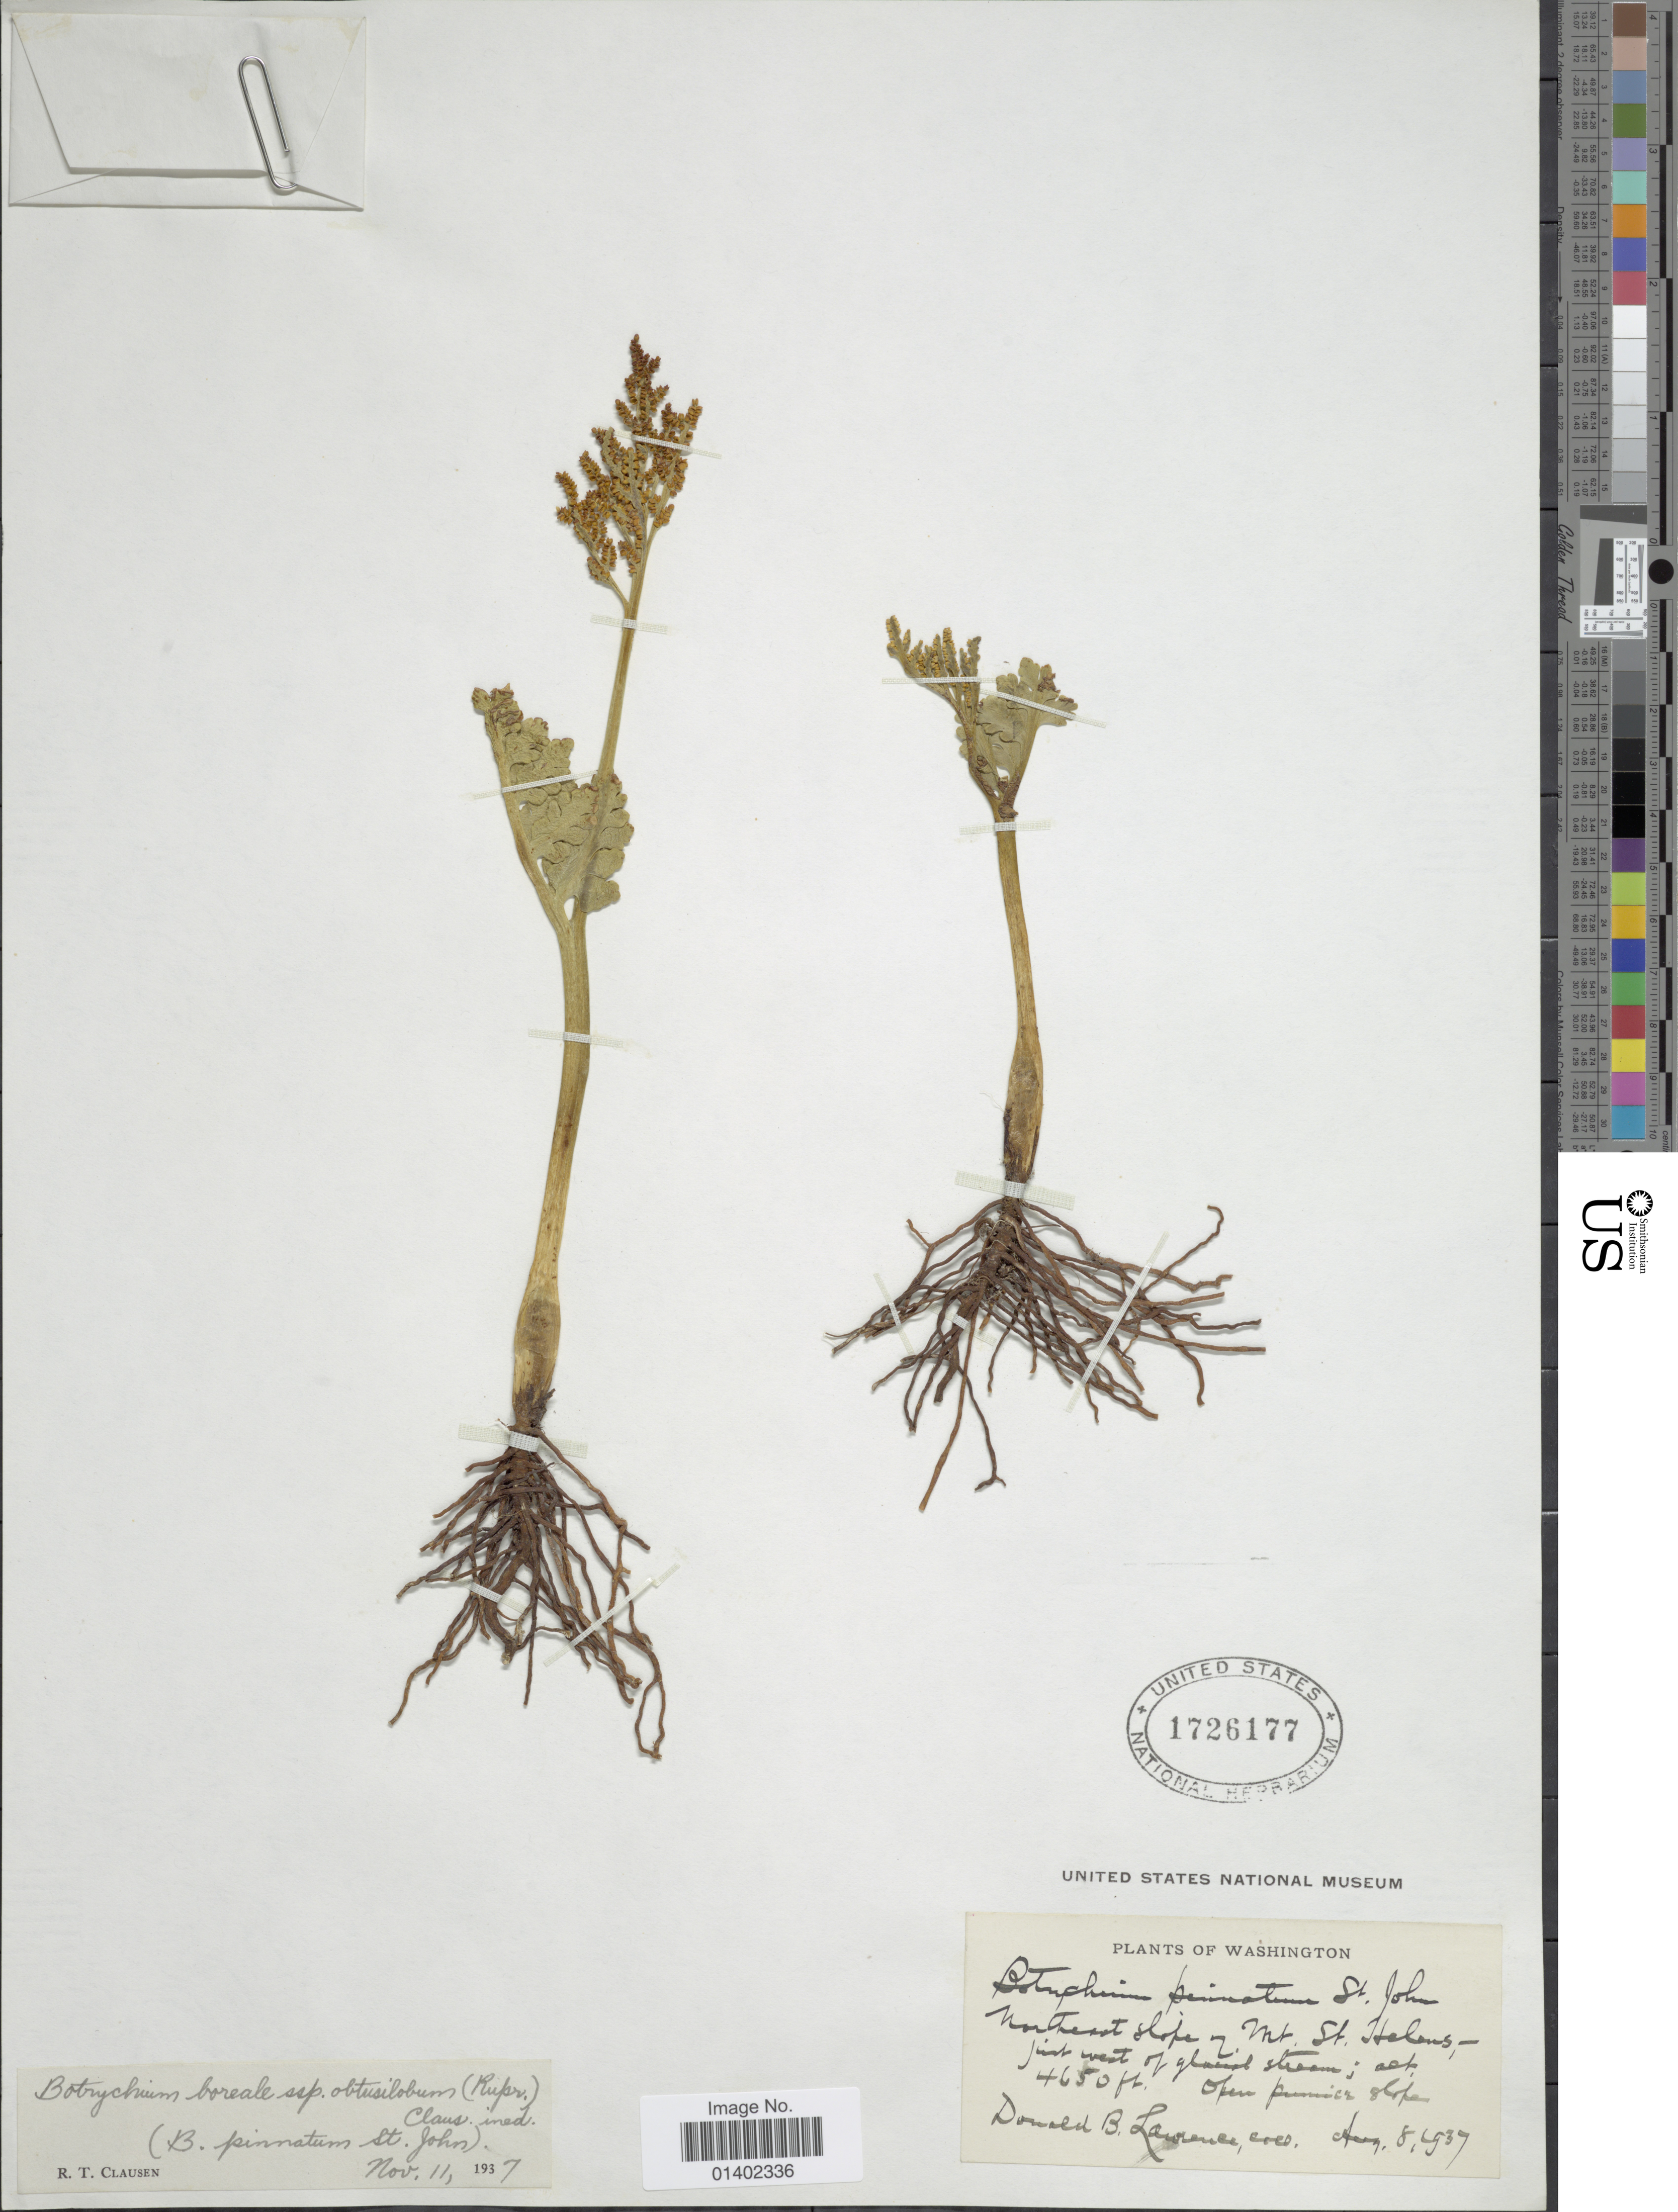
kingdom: Plantae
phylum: Tracheophyta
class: Polypodiopsida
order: Ophioglossales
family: Ophioglossaceae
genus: Botrychium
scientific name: Botrychium pinnatum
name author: H. St. John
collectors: D. Lawrence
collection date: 1937-08-08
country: United States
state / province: Washington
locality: Northern slope of Mt St Helans- just west of glacial stream.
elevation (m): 1417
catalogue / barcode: US 1726177